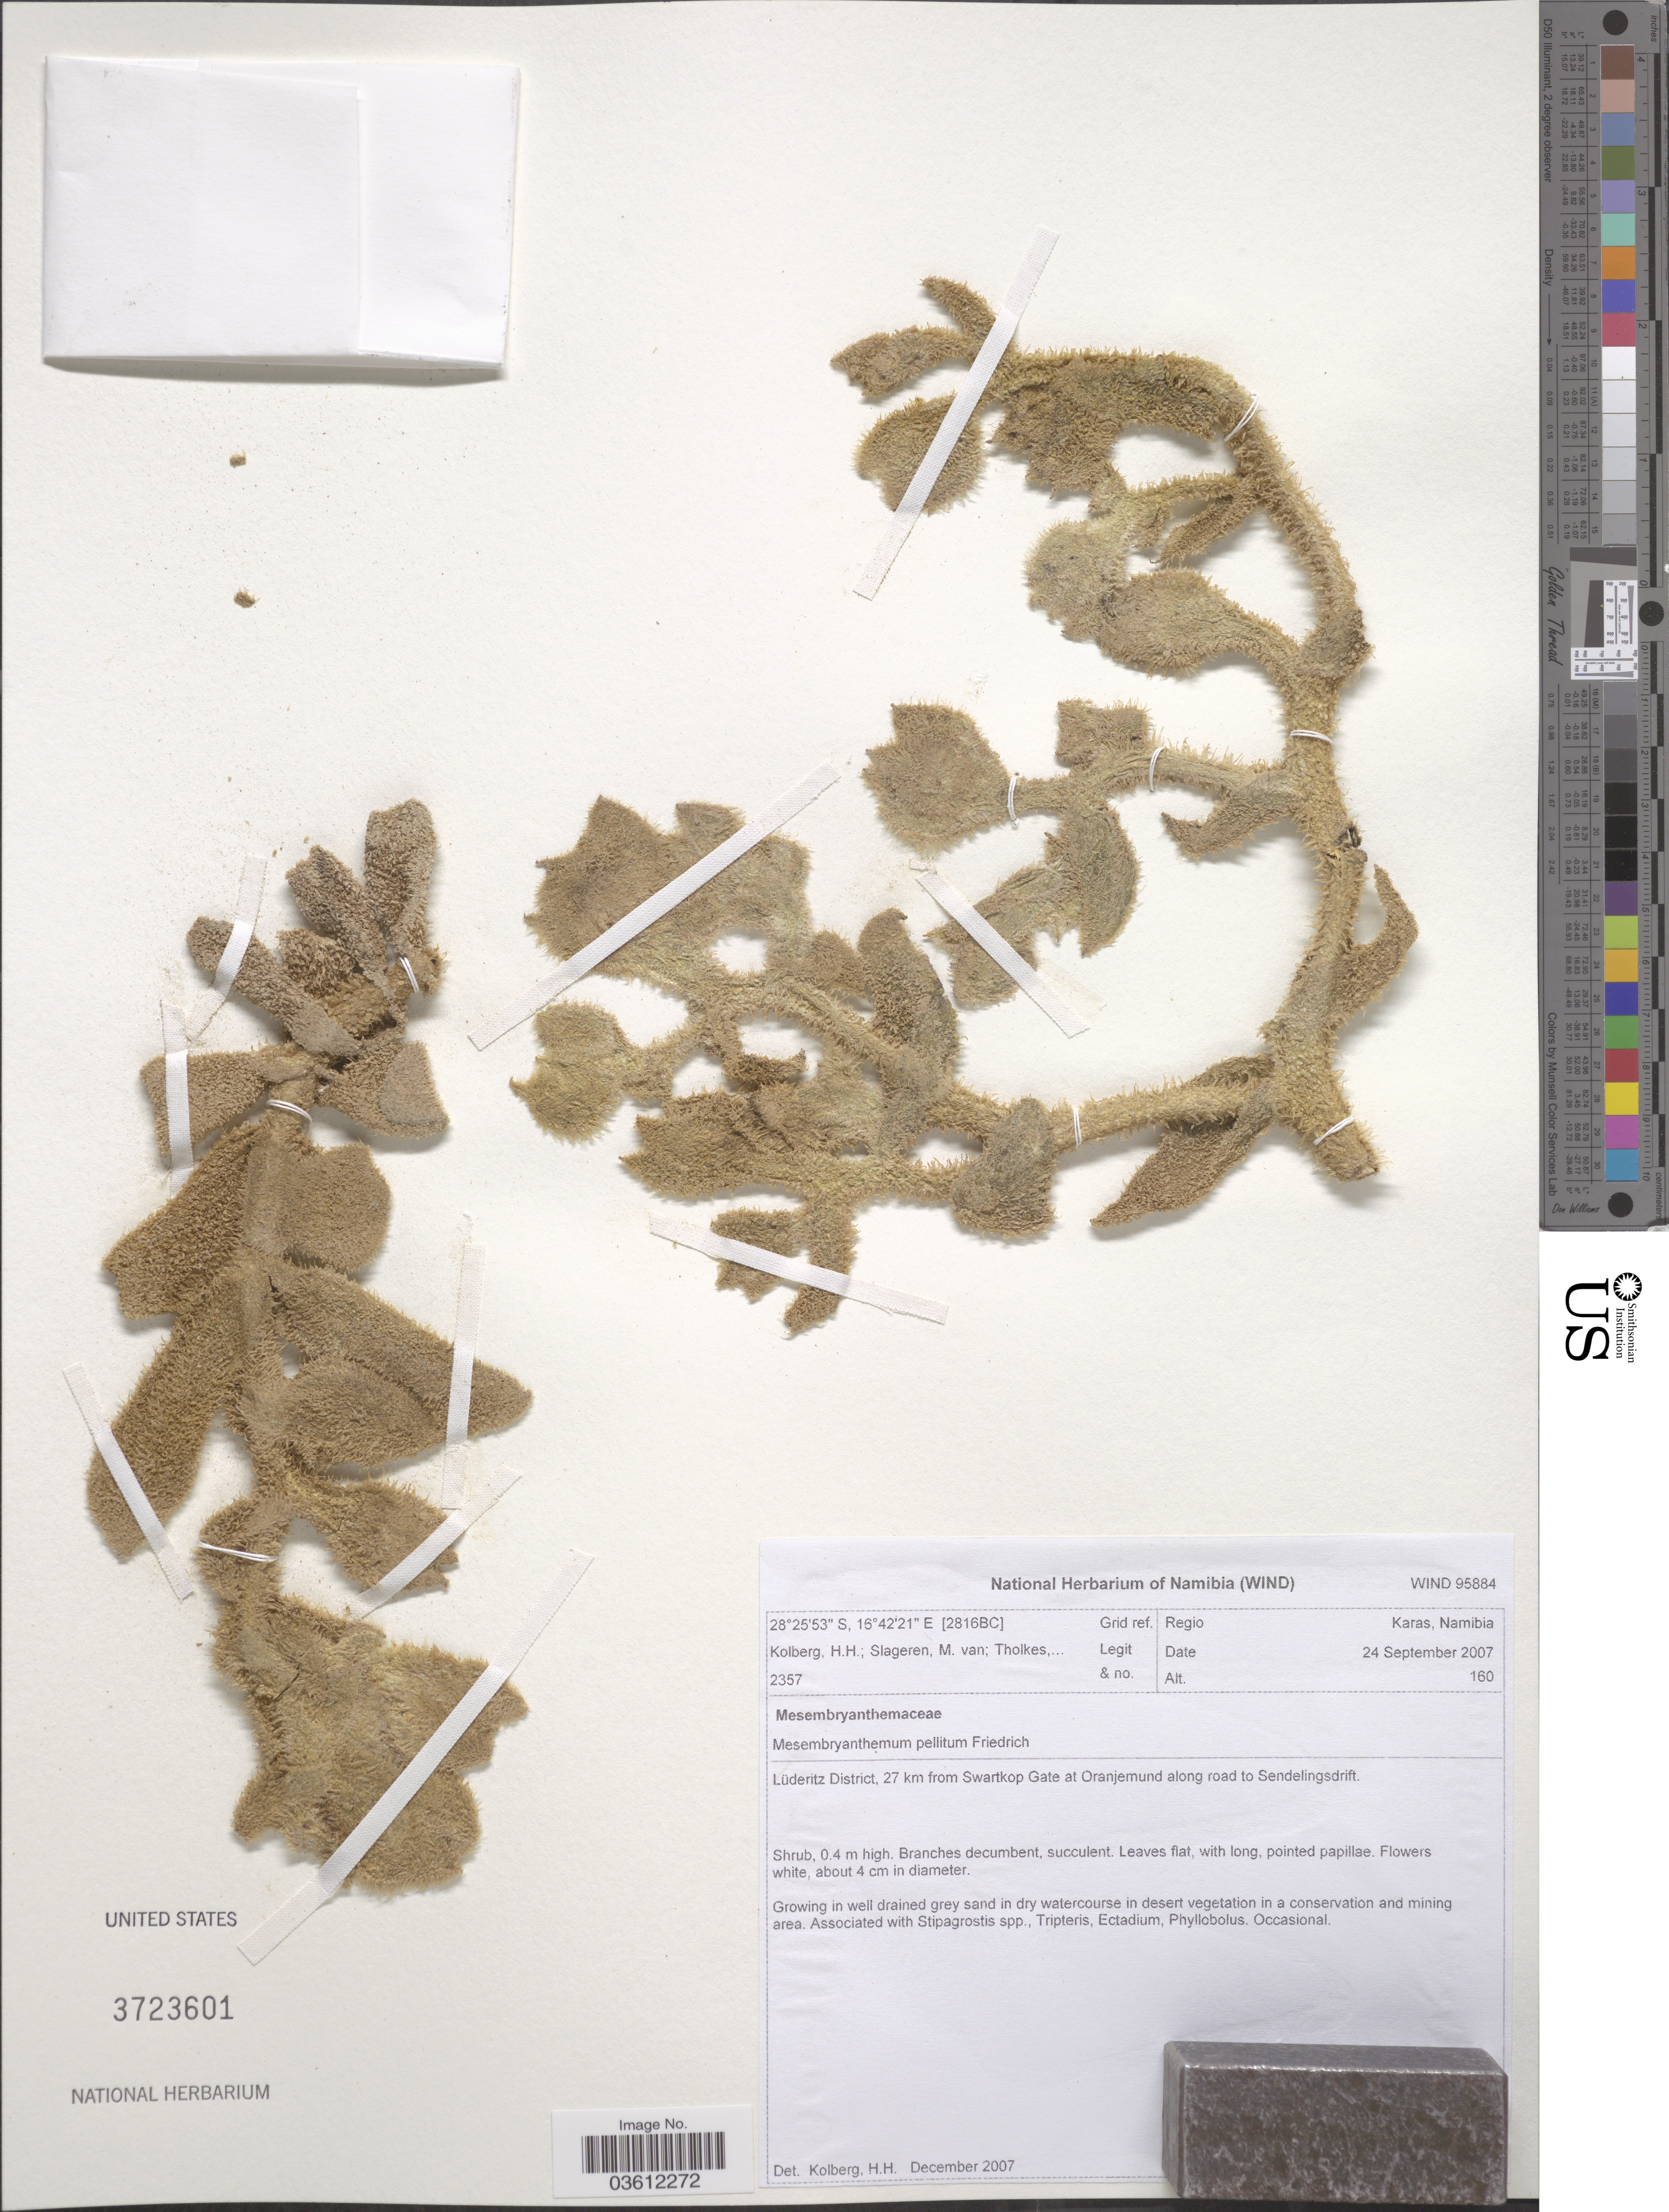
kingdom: Plantae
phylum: Tracheophyta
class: Magnoliopsida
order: Caryophyllales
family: Aizoaceae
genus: Mesembryanthemum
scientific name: Mesembryanthemum pellitum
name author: Friedr.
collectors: H. H. Kolberg, M. Slageren & Tholkes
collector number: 2357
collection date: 2007-09-24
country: Namibia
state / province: Karas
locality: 2816BC Grid ref. Lüderitz District, 27 km from Swartkop Gate at Oranjemund along road to Sendelingsdrift.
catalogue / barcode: US 3723601